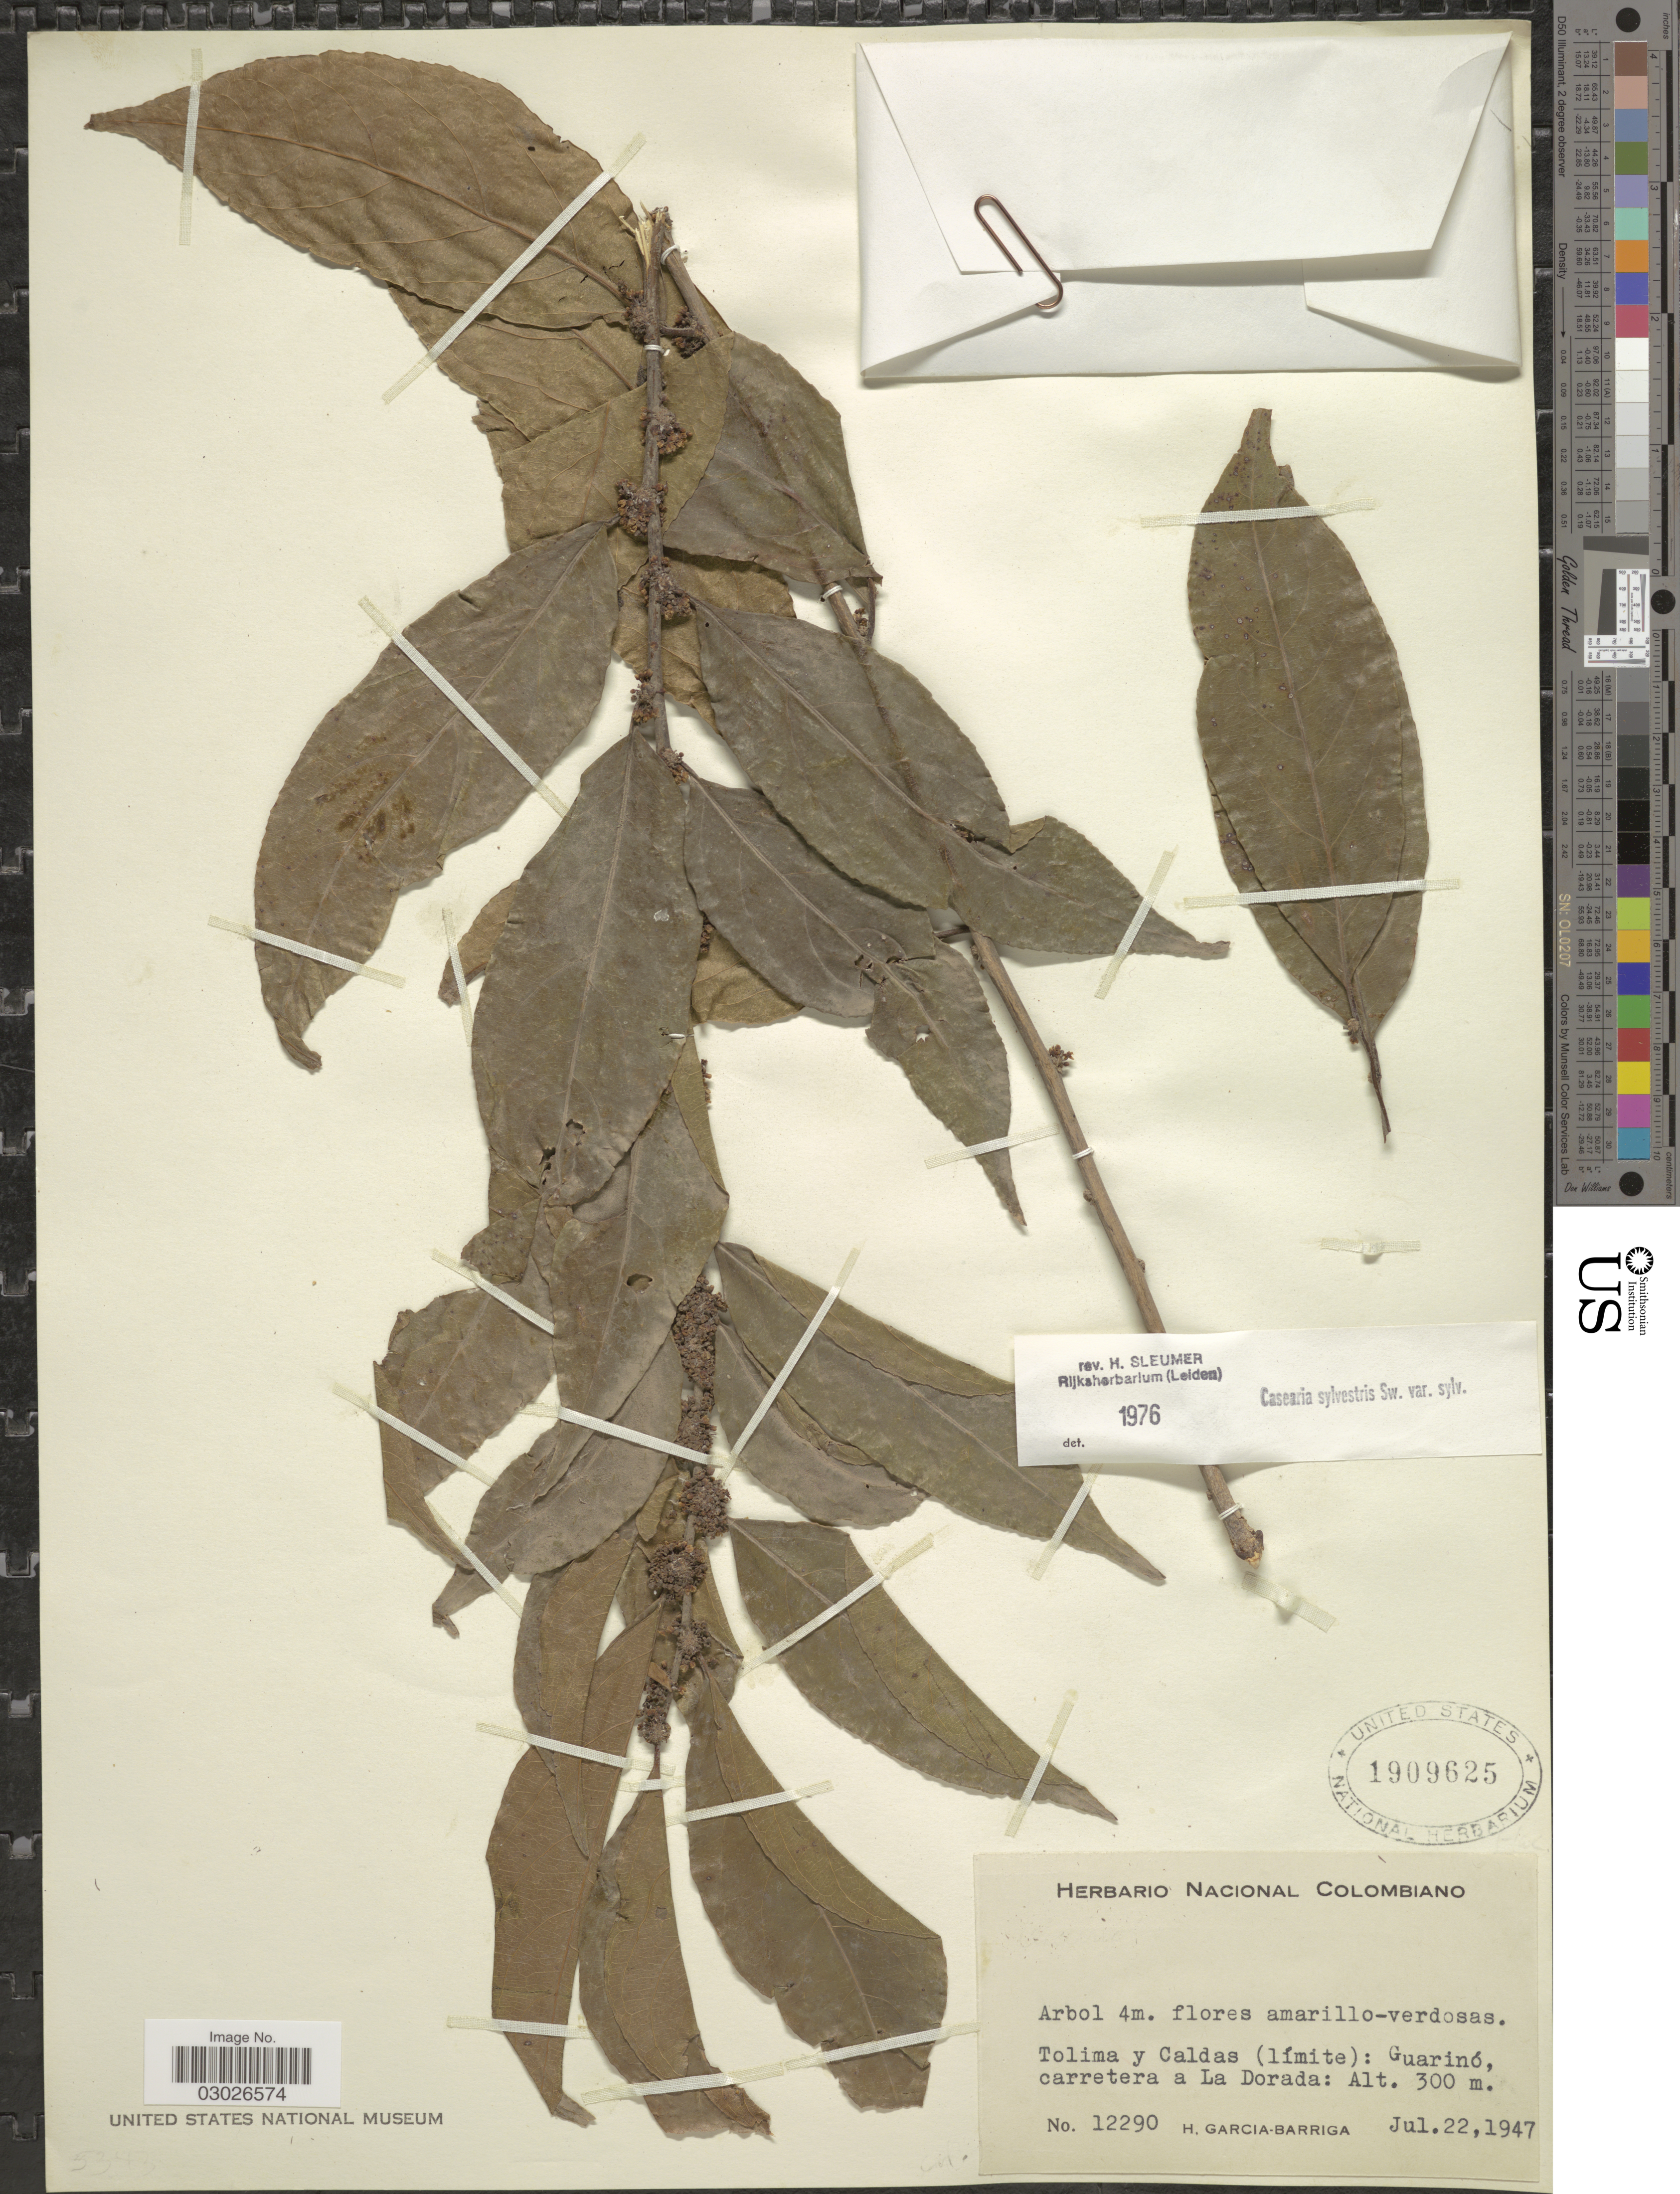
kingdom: Plantae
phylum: Tracheophyta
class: Magnoliopsida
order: Malpighiales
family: Salicaceae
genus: Casearia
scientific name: Casearia sylvestris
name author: Sw.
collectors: H. García Barriga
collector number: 12290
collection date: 1947-07-22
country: Colombia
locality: Tolima y Caldas (límite): Guarinó, carretera a la Dorada.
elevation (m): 300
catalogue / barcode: US 1909625